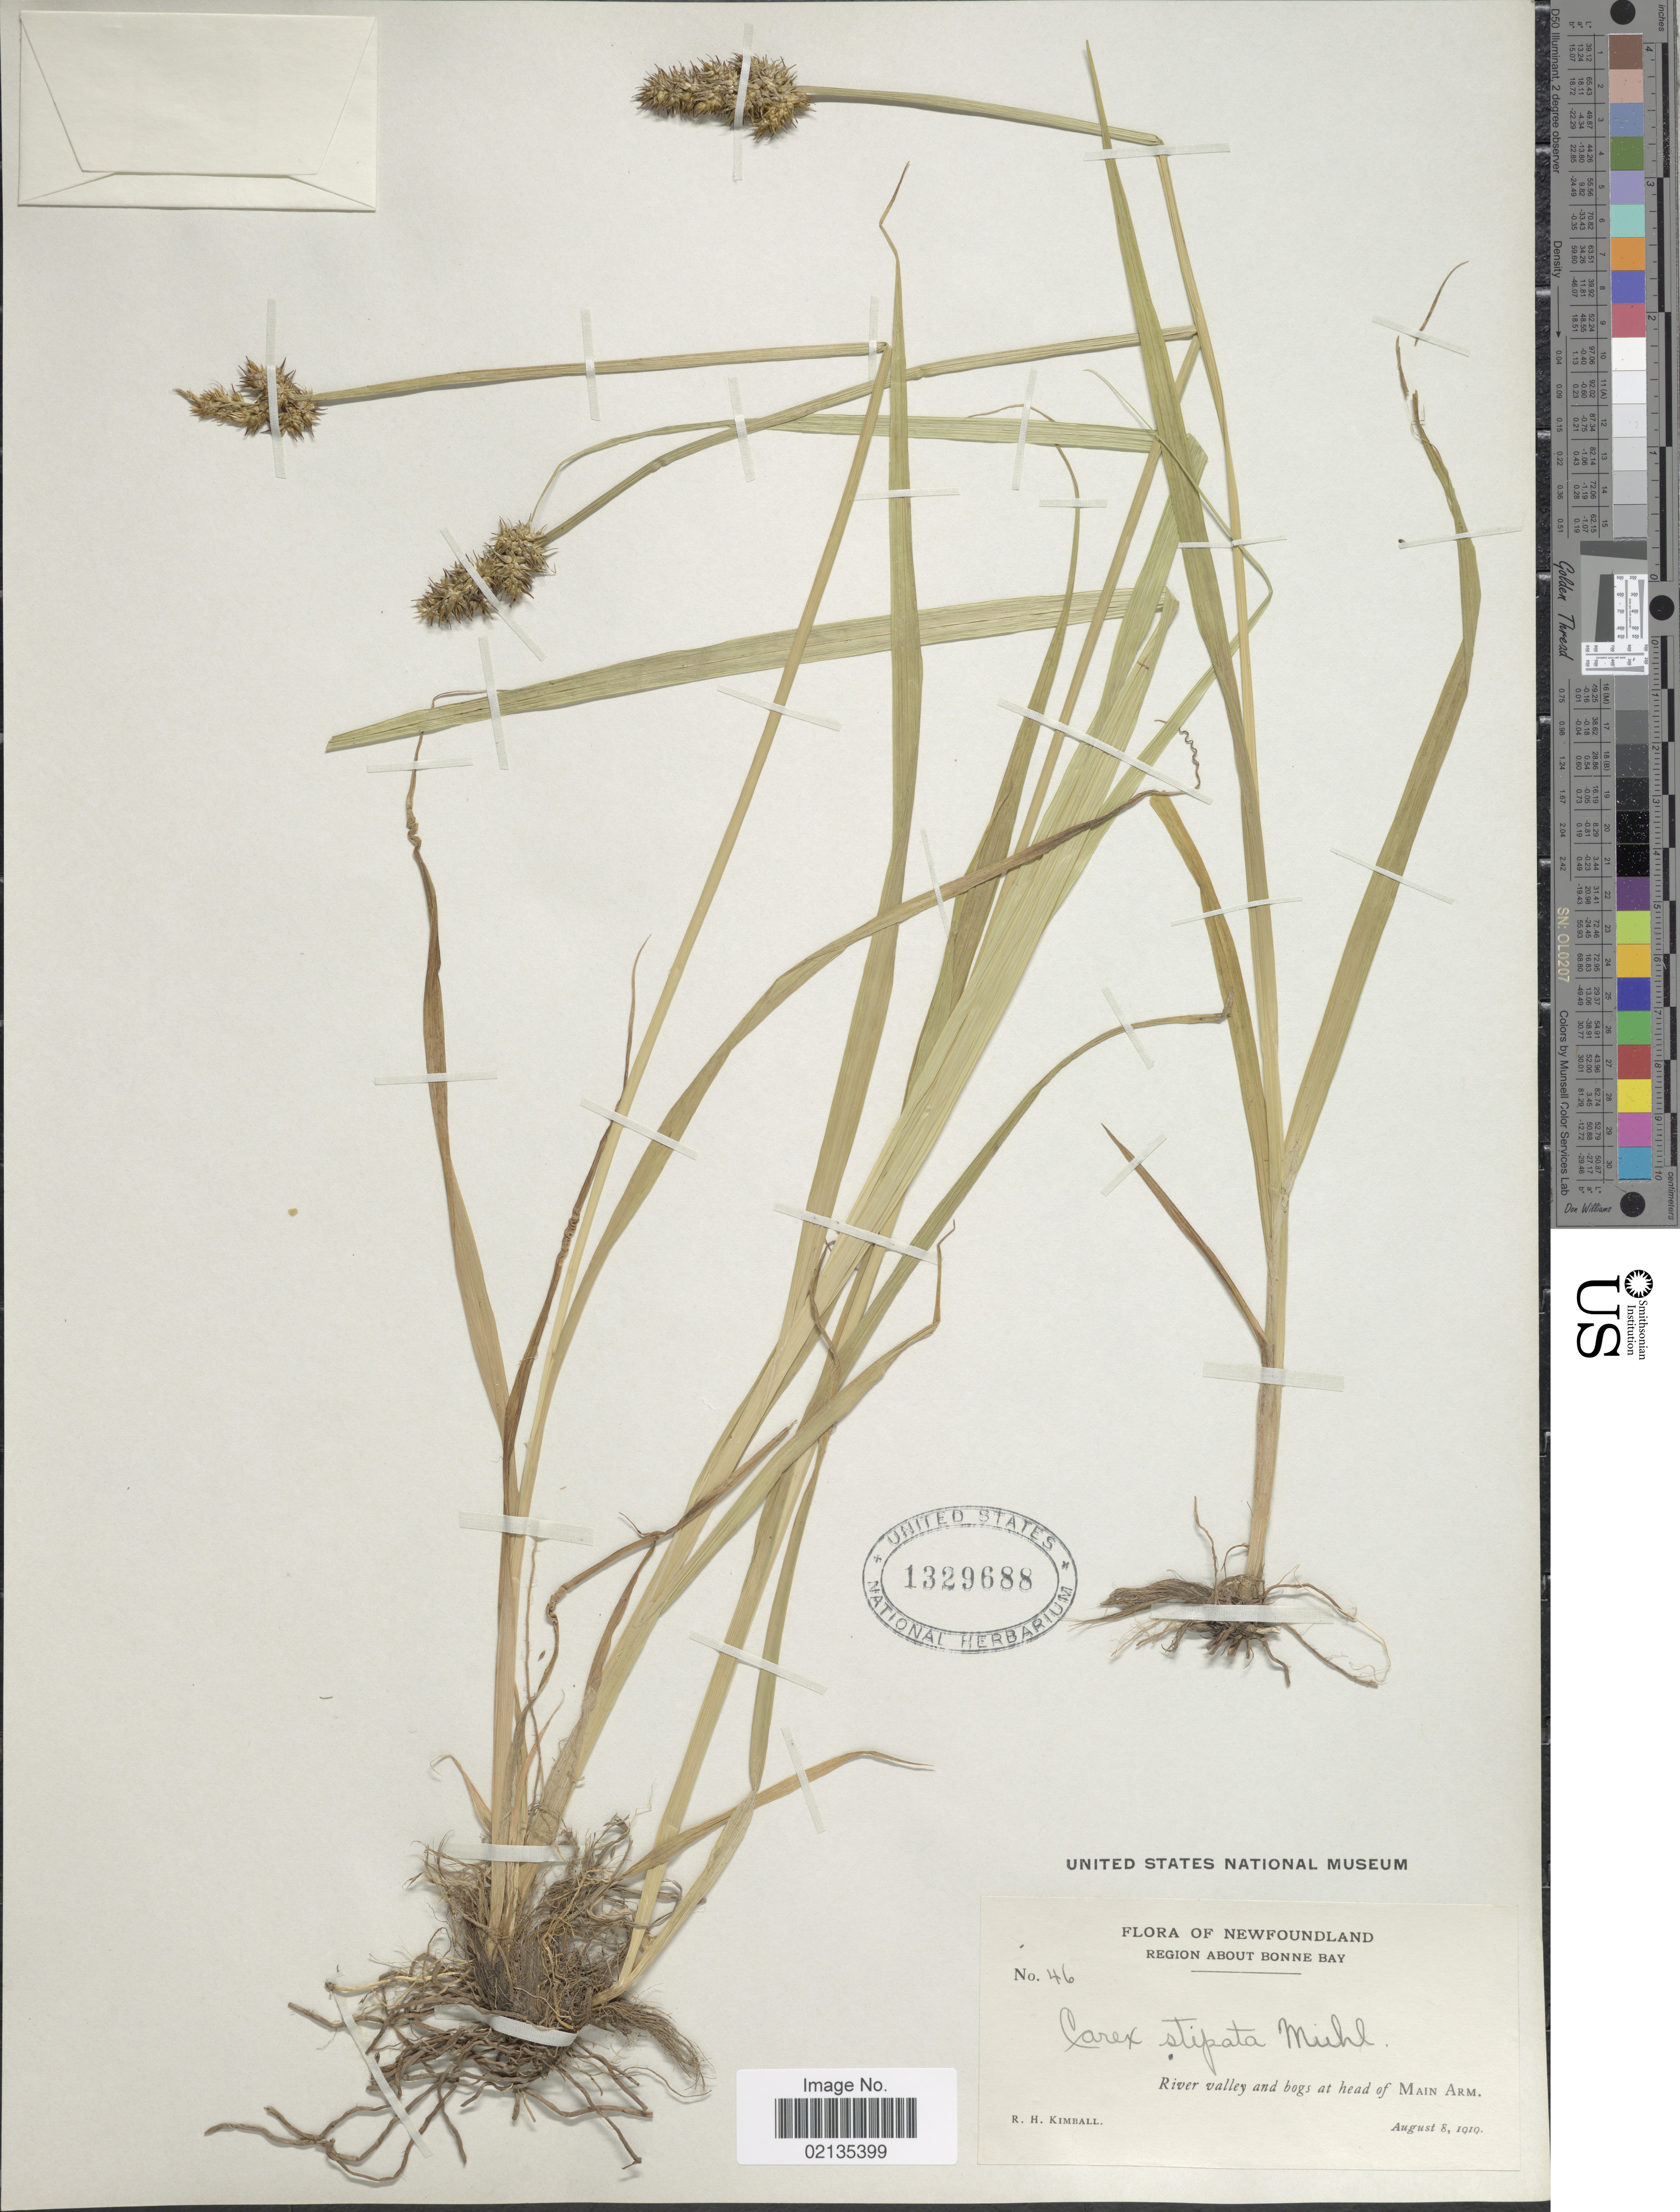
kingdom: Plantae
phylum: Tracheophyta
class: Liliopsida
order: Poales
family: Cyperaceae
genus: Carex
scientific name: Carex stipata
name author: Muhl. ex Willd.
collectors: R. Kimball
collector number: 46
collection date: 1919-09-08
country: Canada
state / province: Newfoundland and Labrador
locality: Region about Bonne Bay, River valley and bogs at head of Main Arm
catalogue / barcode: US 1329688